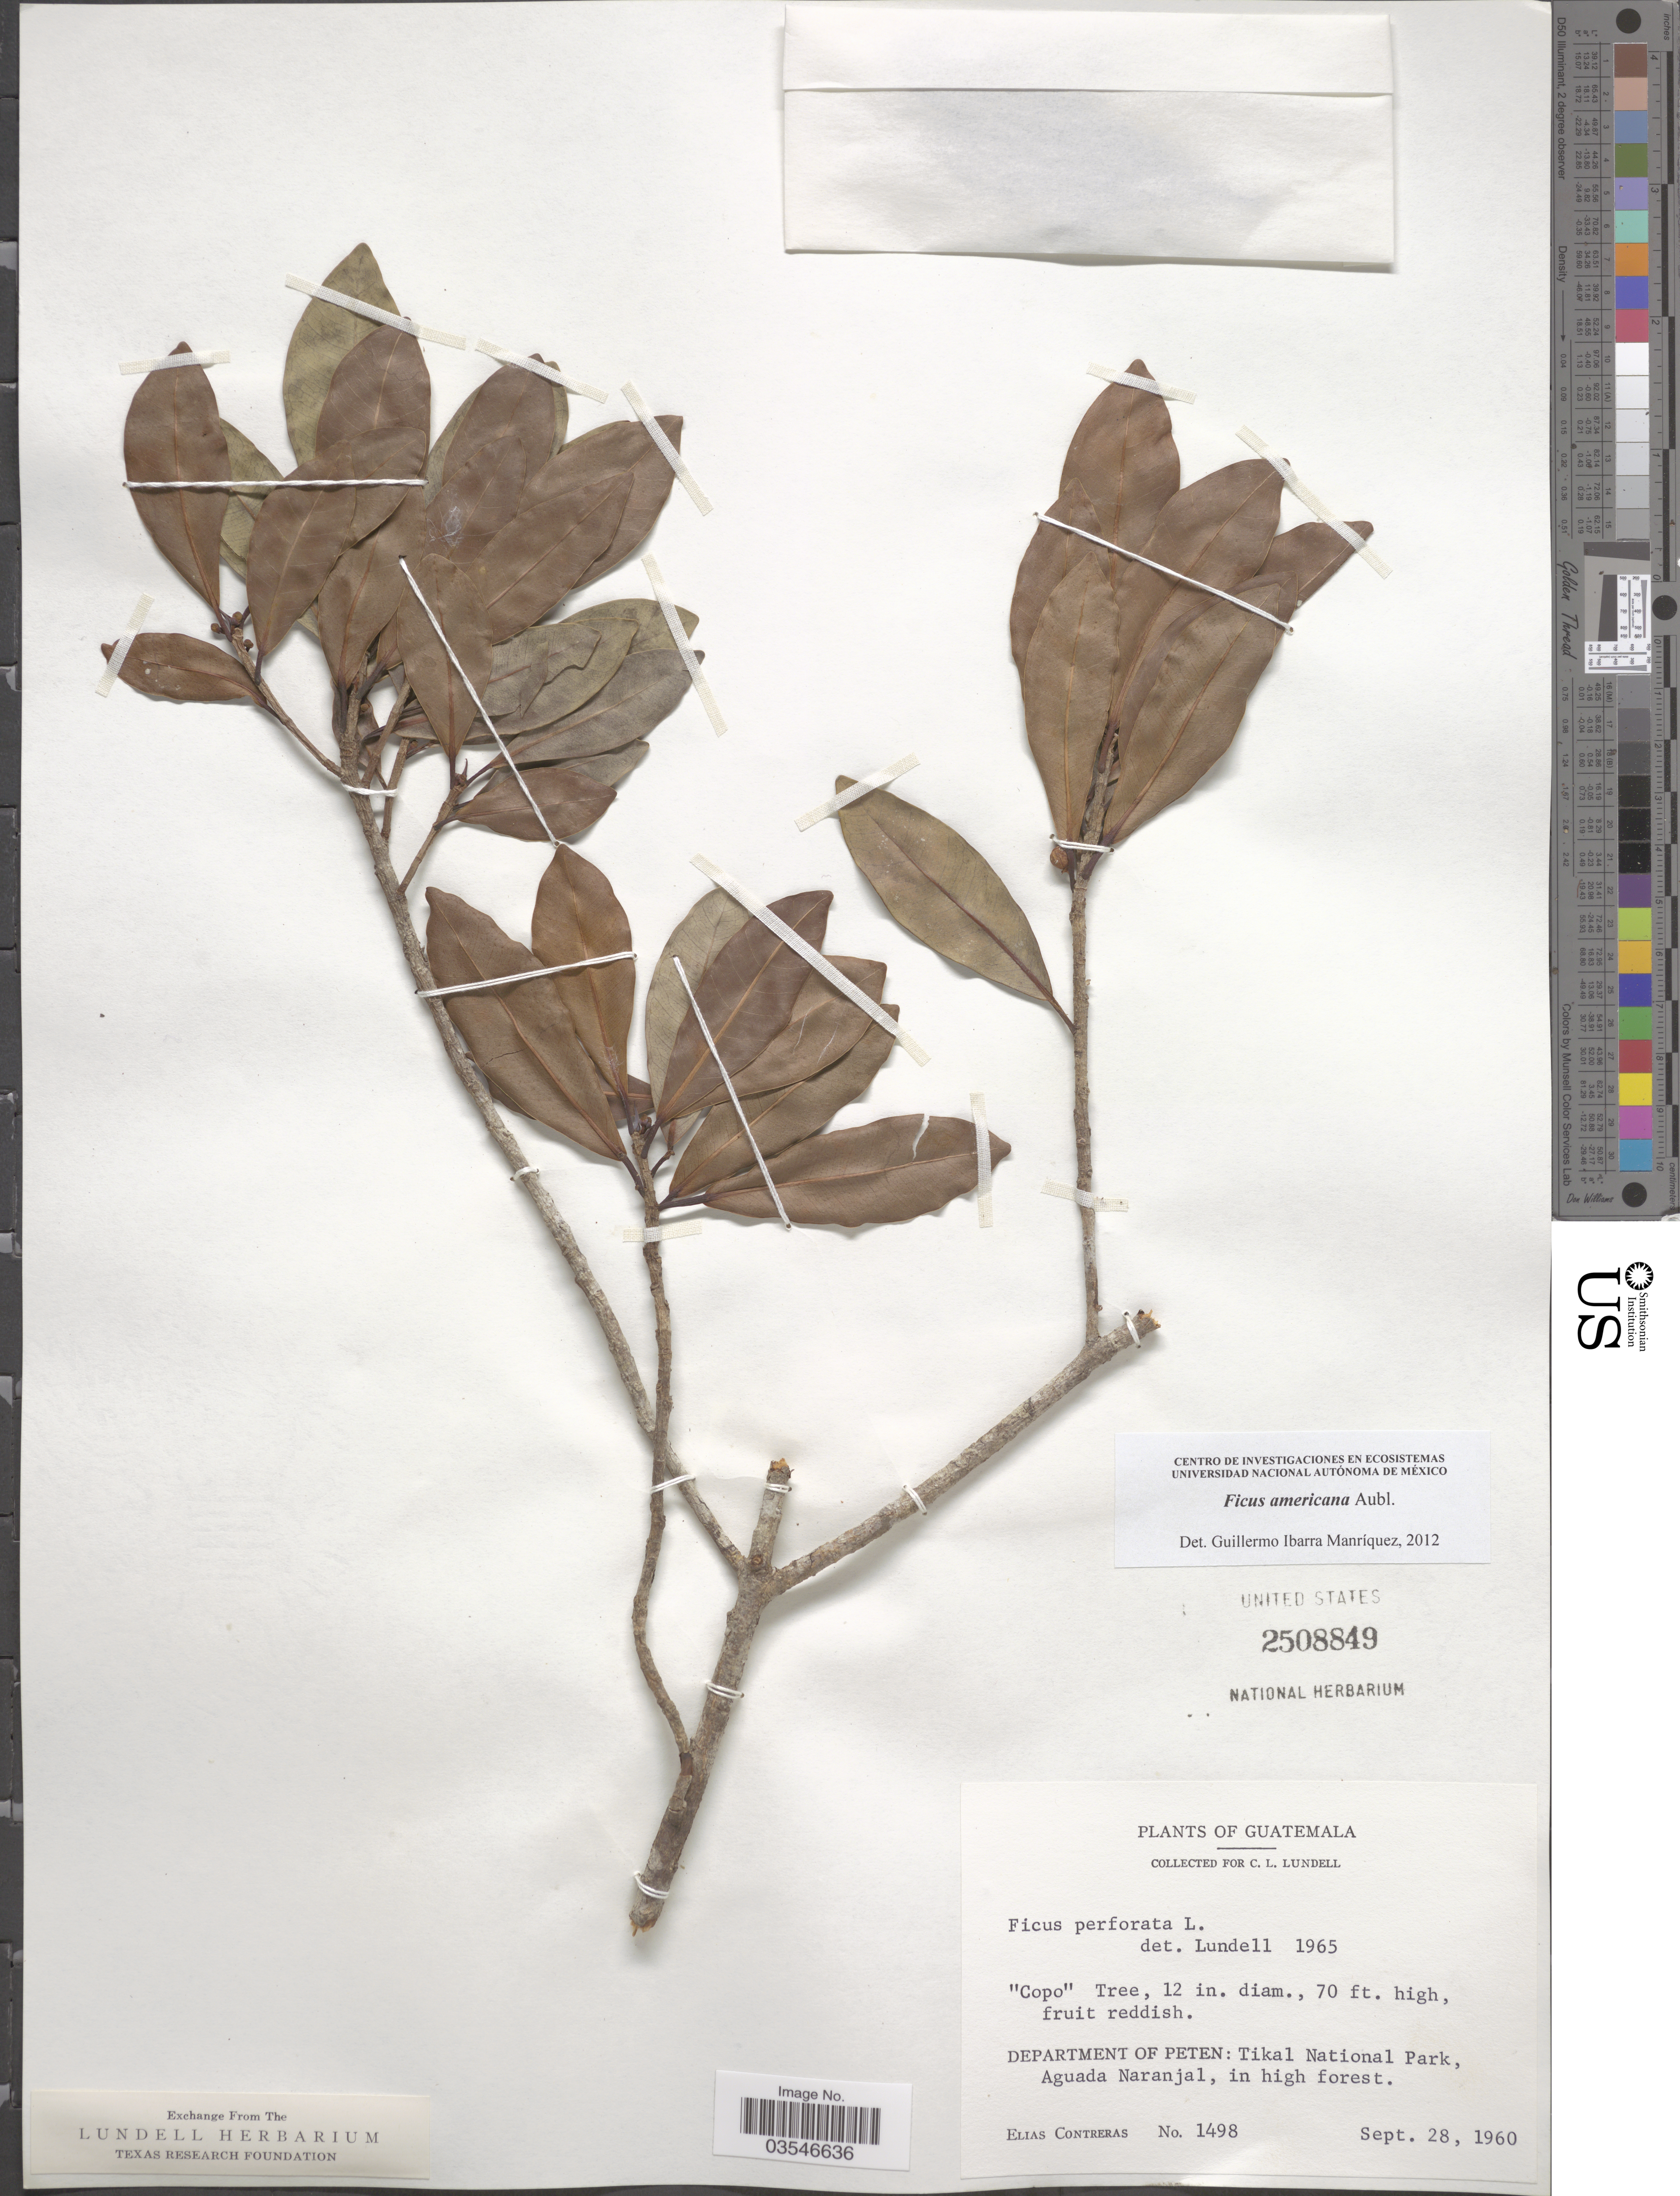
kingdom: Plantae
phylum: Tracheophyta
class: Magnoliopsida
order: Rosales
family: Moraceae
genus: Ficus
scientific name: Ficus americana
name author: Aubl.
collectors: E. Contreras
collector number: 1498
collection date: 1960-09-28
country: Guatemala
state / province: El Peten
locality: Department of Peten: Tikal National Park, Aguada Naranjal.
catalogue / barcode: US 2508849